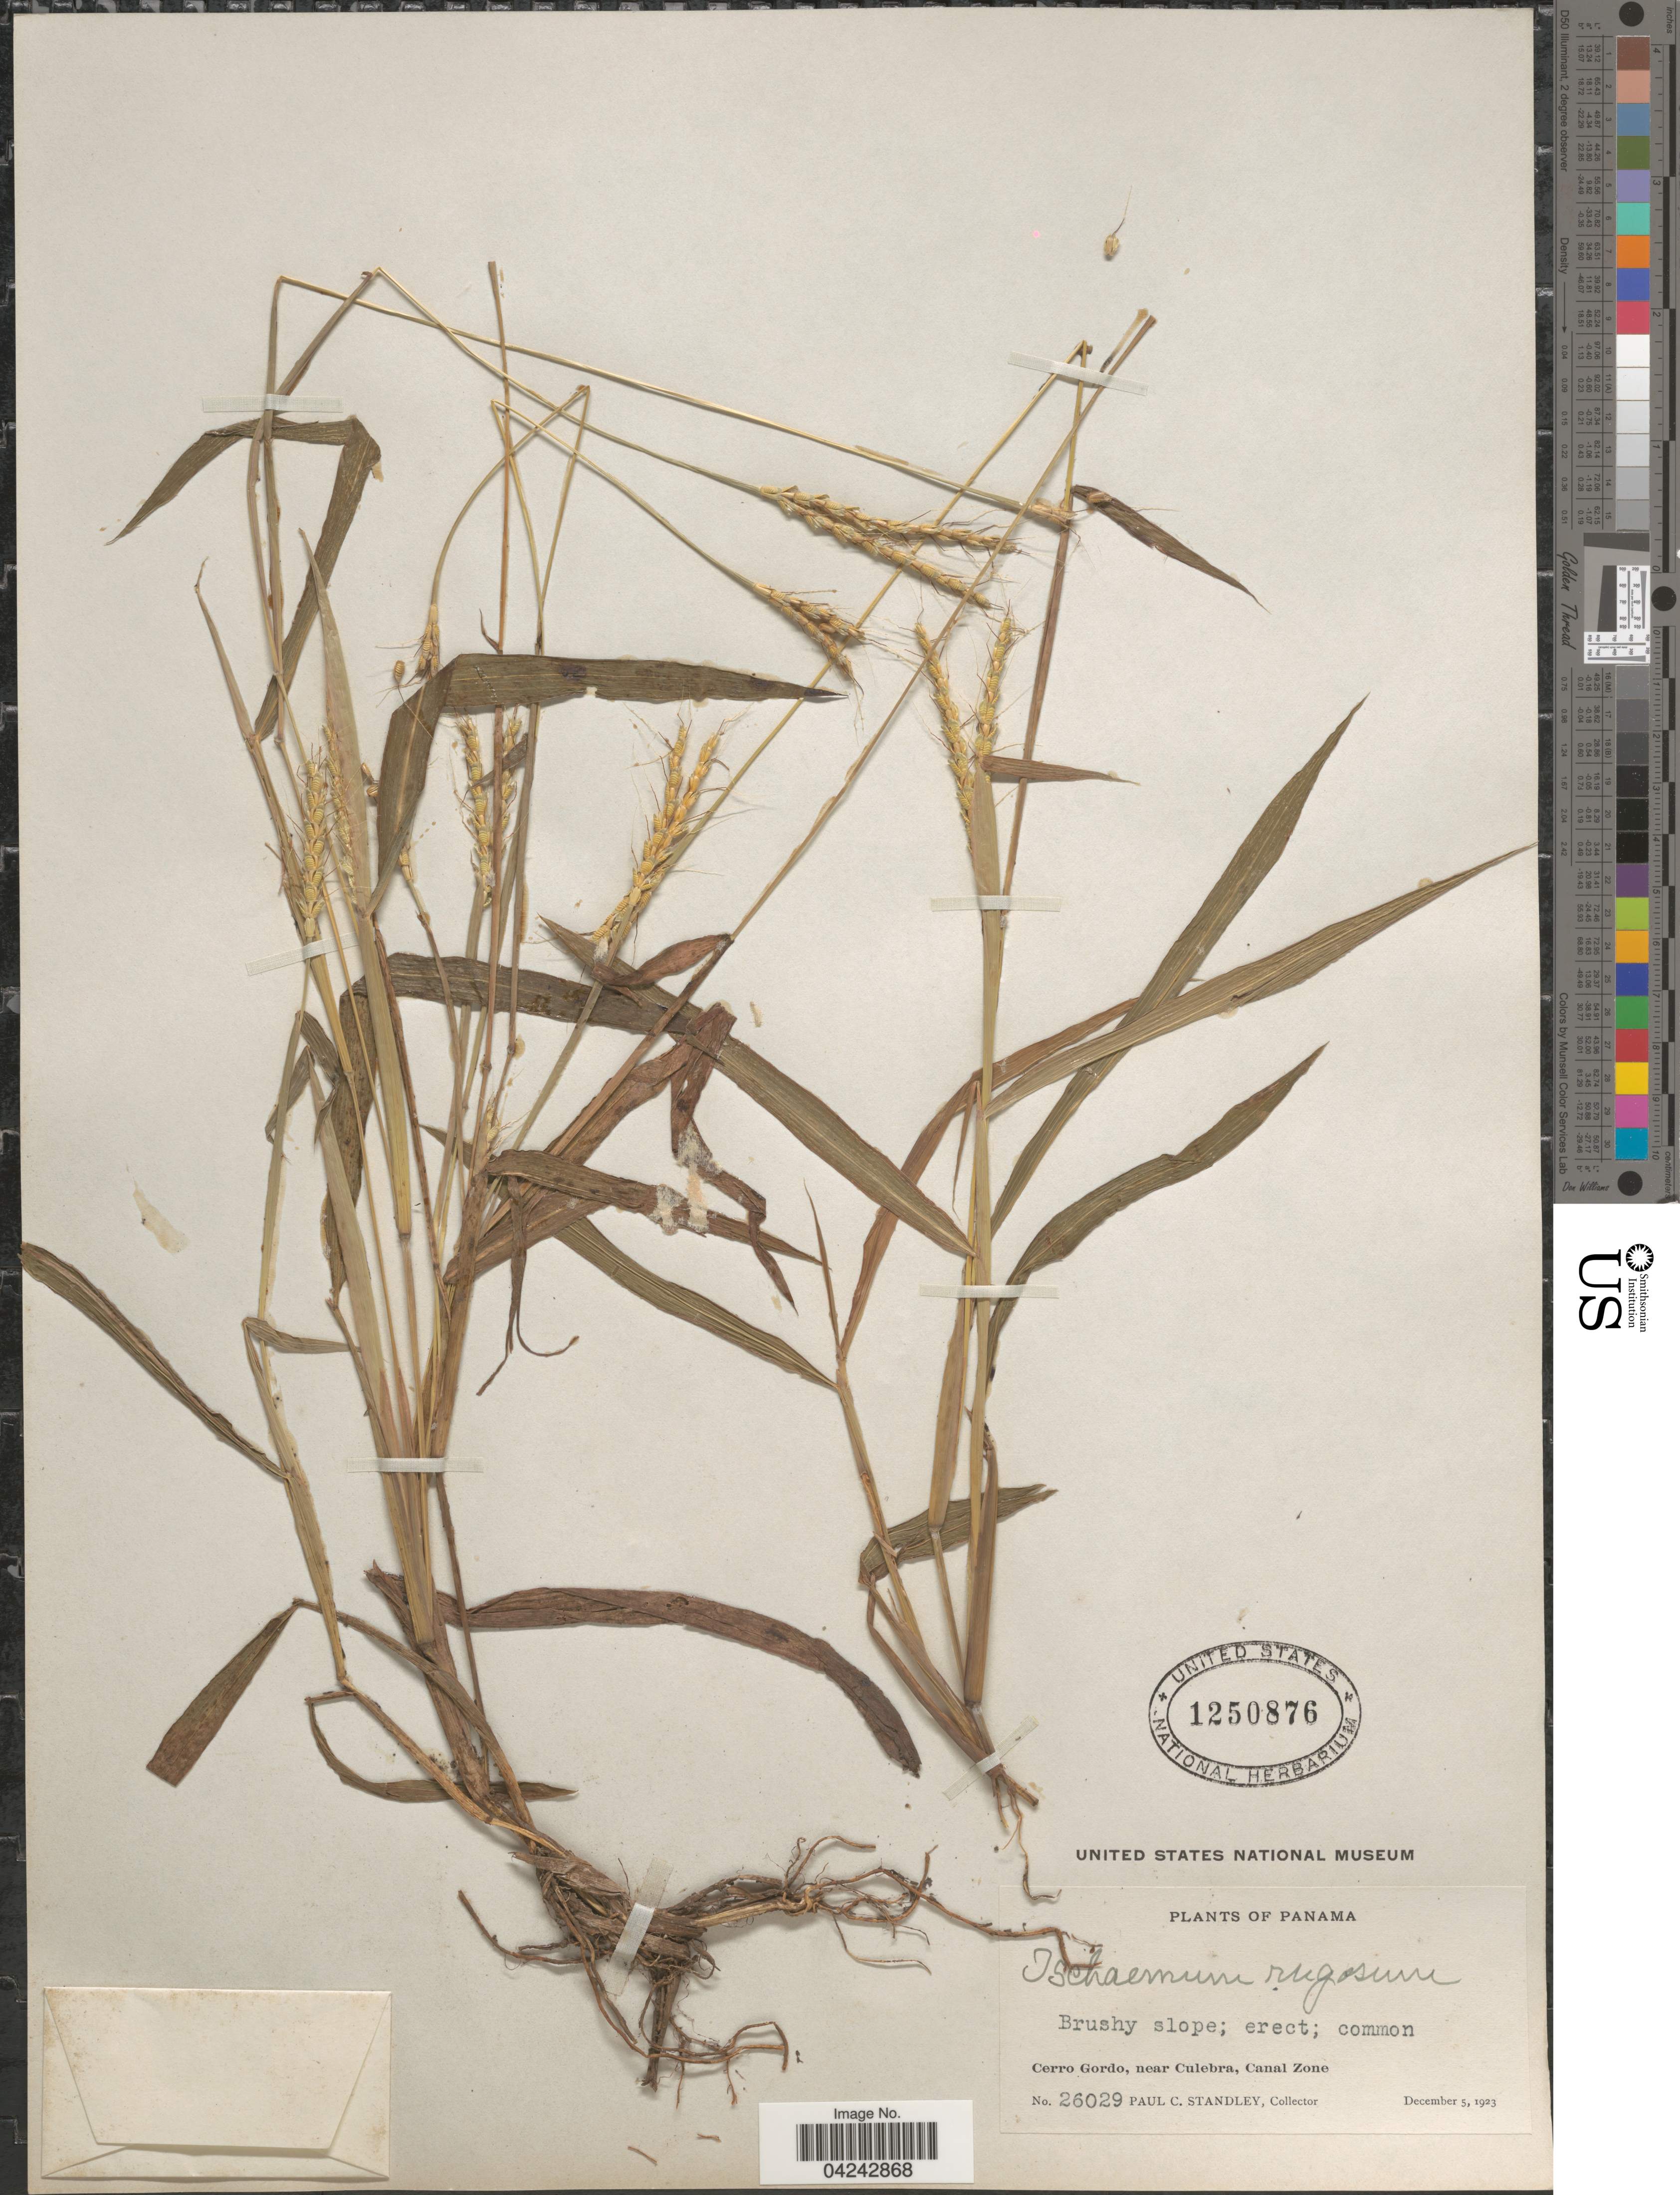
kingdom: Plantae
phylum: Tracheophyta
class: Liliopsida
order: Poales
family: Poaceae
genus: Ischaemum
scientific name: Ischaemum rugosum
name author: Salisb.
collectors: P. C. Standley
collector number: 26029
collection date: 1923-12-05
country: Panama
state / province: Colón / Panamá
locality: Brushy slope. Cerro Gordo, near Culebra, Canal Zone.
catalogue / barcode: US 1250876